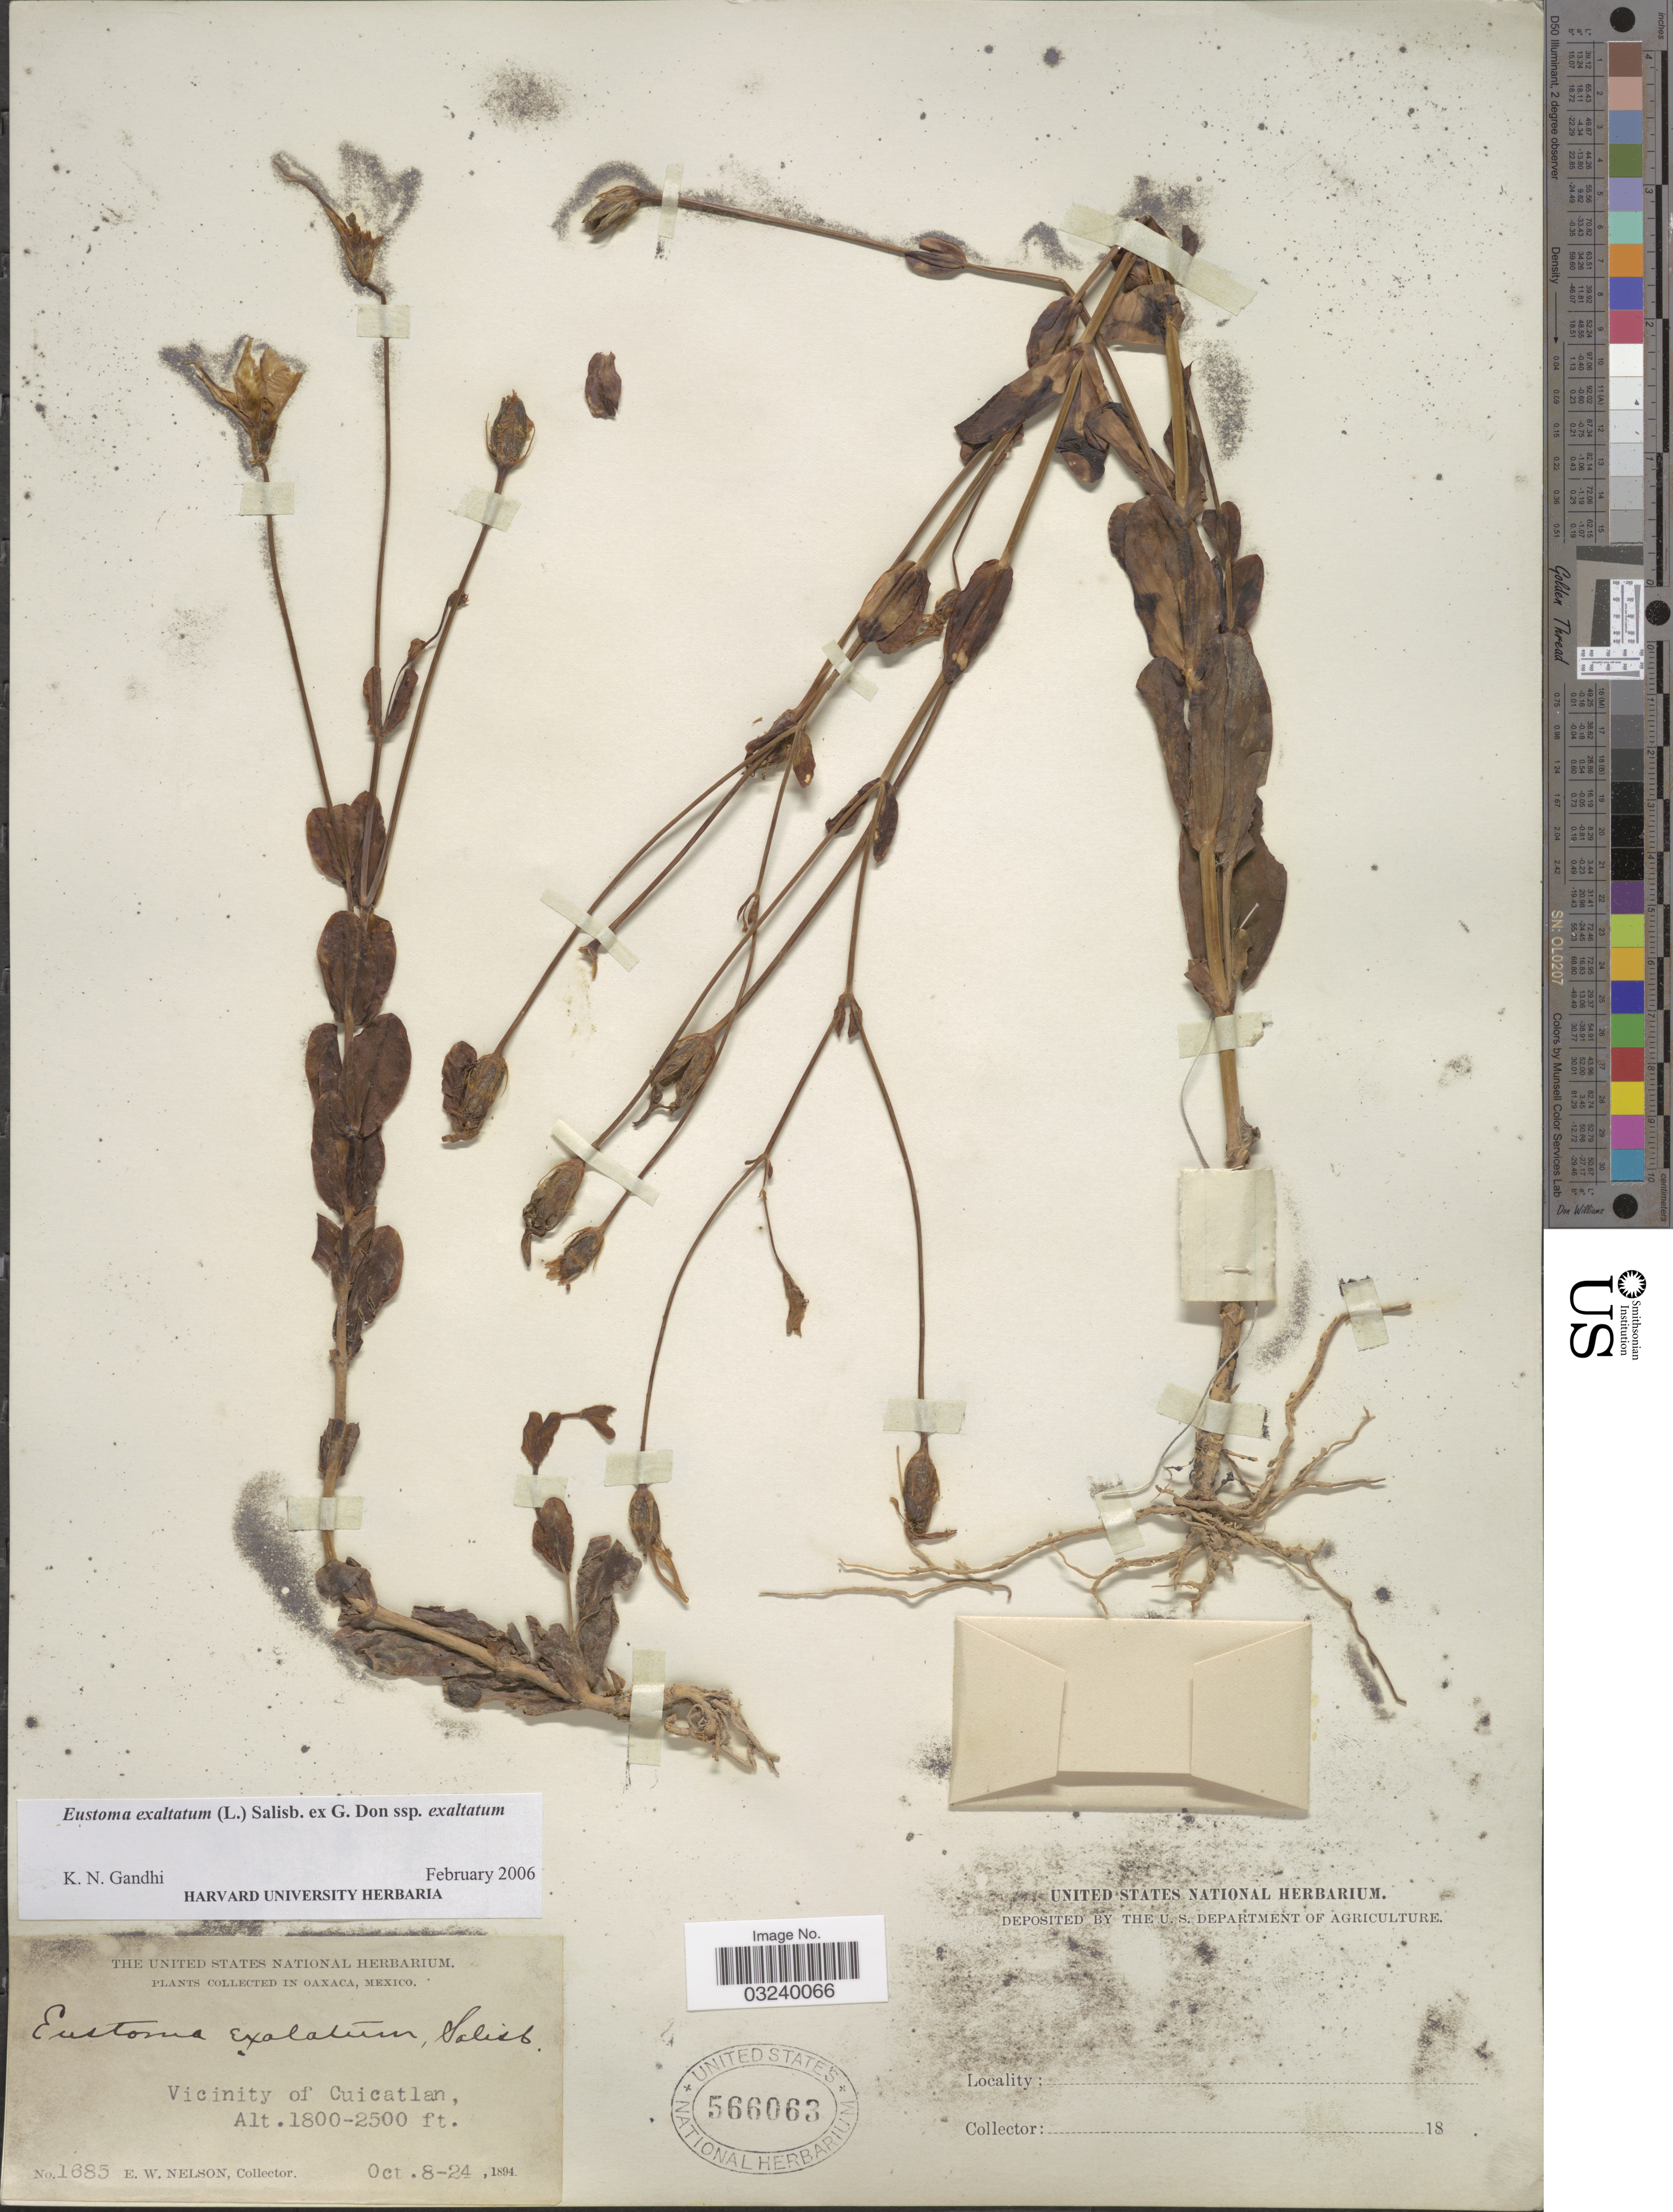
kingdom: Plantae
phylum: Tracheophyta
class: Magnoliopsida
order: Gentianales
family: Gentianaceae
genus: Eustoma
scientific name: Eustoma exaltatum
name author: (L.) Salisb. ex Don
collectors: E. W. Nelson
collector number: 1685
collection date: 1894-10-08/1894-10-24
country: Mexico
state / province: Oaxaca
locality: Vicinity of Cuicatlan.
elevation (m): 549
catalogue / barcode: US 566063